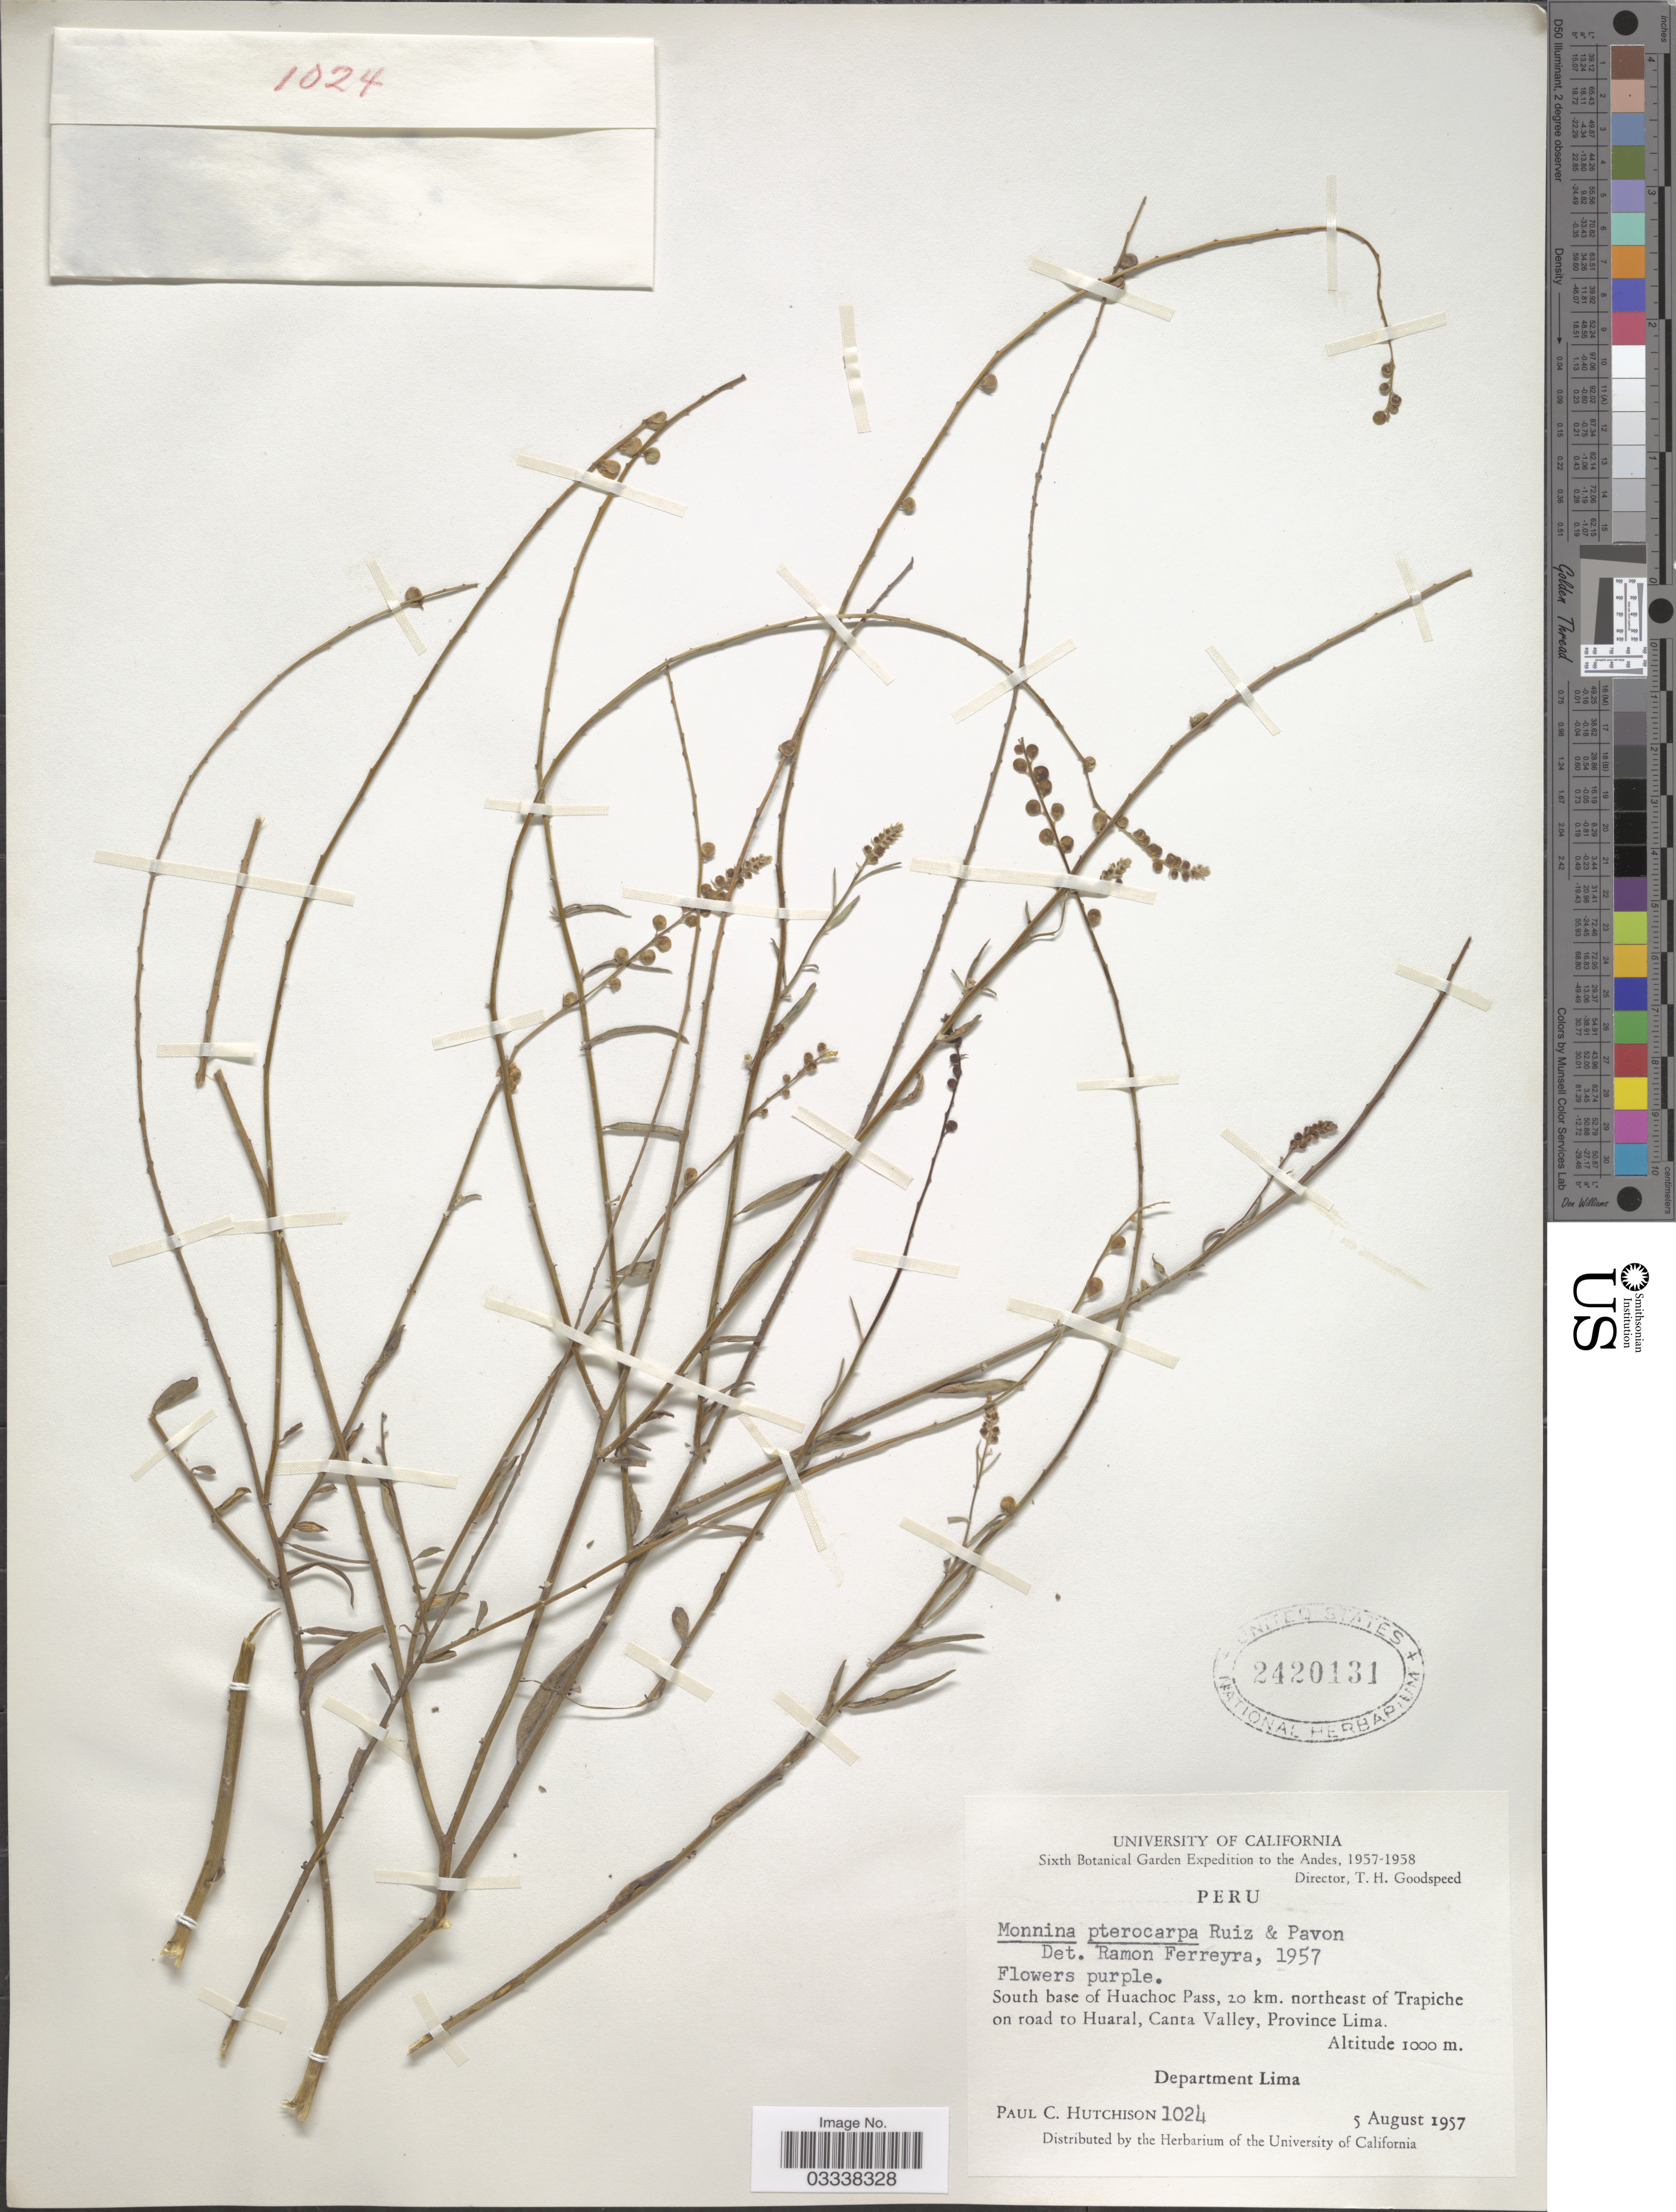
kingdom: Plantae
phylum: Tracheophyta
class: Magnoliopsida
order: Fabales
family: Polygalaceae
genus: Monnina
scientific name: Monnina pterocarpa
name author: Ruiz & Pav.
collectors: P. C. Hutchison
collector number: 1024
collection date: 1957-08-05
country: Peru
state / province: Lima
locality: South base of Huachoc Pass, 20 km. northeast of Trapiche on road to Huaral, Canta Valley. Department Lima.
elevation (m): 1000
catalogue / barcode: US 2420131